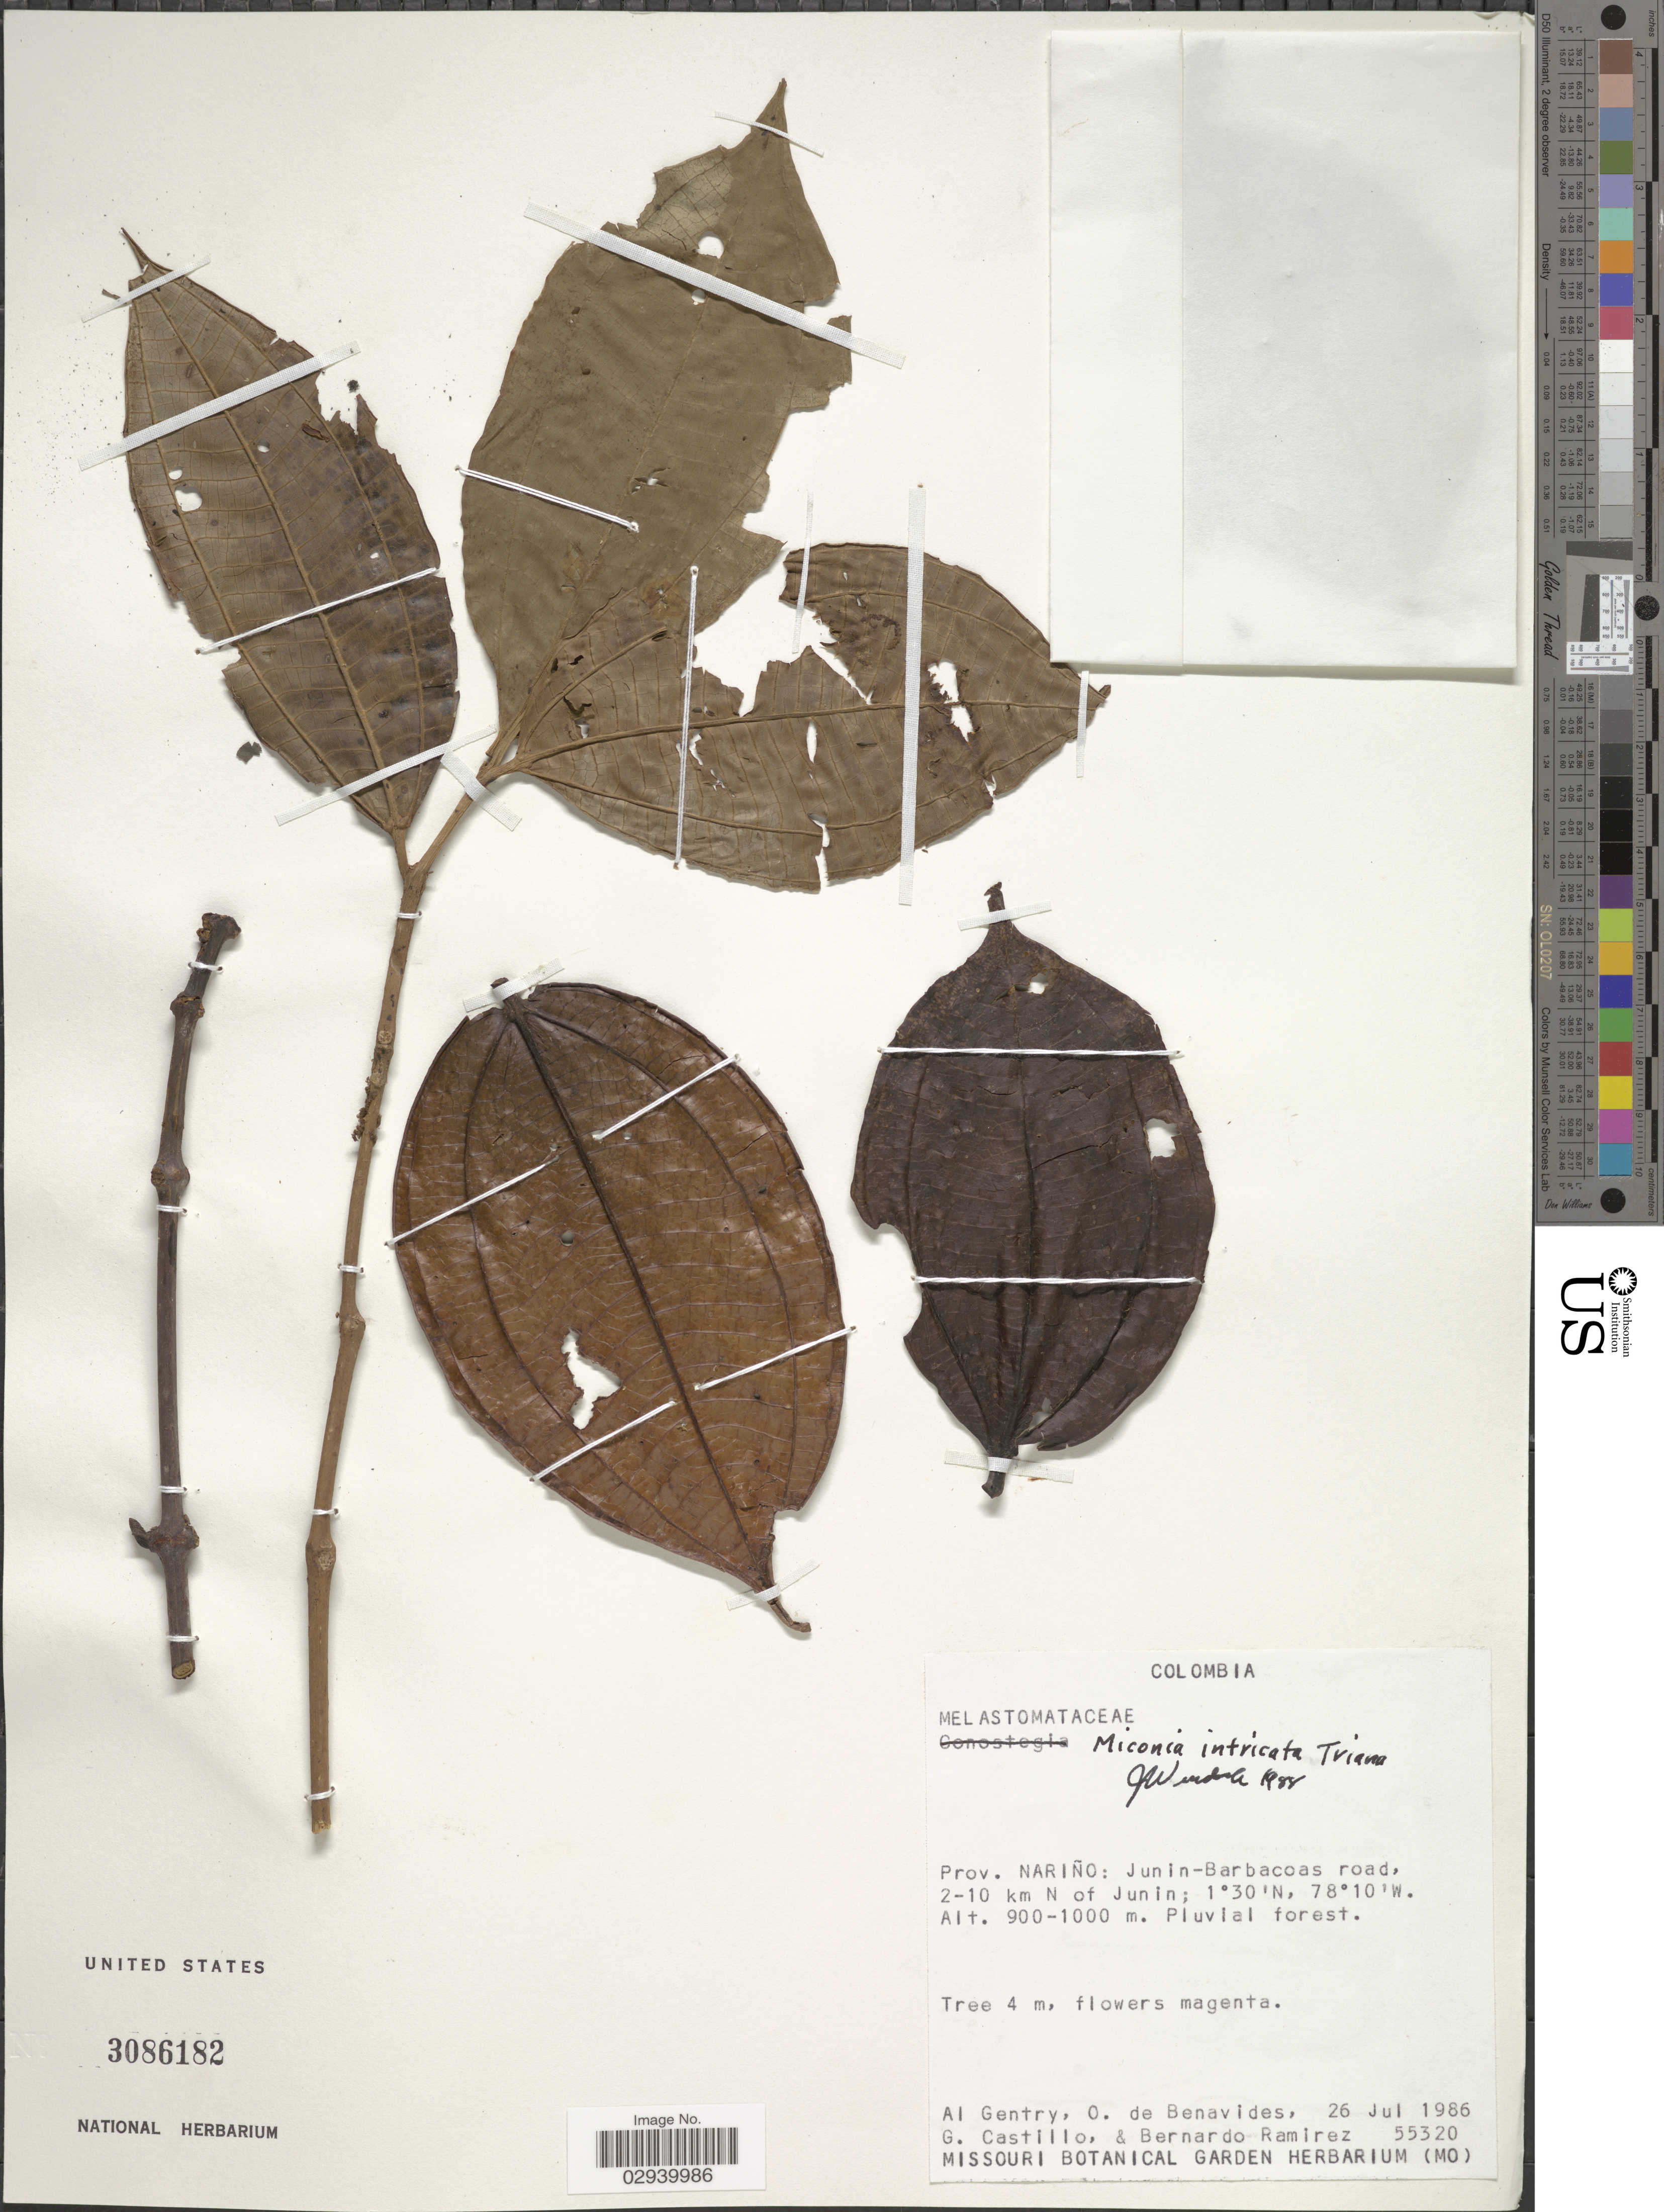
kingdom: Plantae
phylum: Tracheophyta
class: Magnoliopsida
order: Myrtales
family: Melastomataceae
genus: Miconia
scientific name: Miconia intricata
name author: Triana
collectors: A. H. Gentry, Olga S. de Benavides, G. Castillo & B. Ramírez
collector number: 55320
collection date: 1986-07-26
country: Colombia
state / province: Nariño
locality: Junin-Barbacoas road, 2-10 km N of Junin. Pluvial forest.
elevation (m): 900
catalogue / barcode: US 3086182